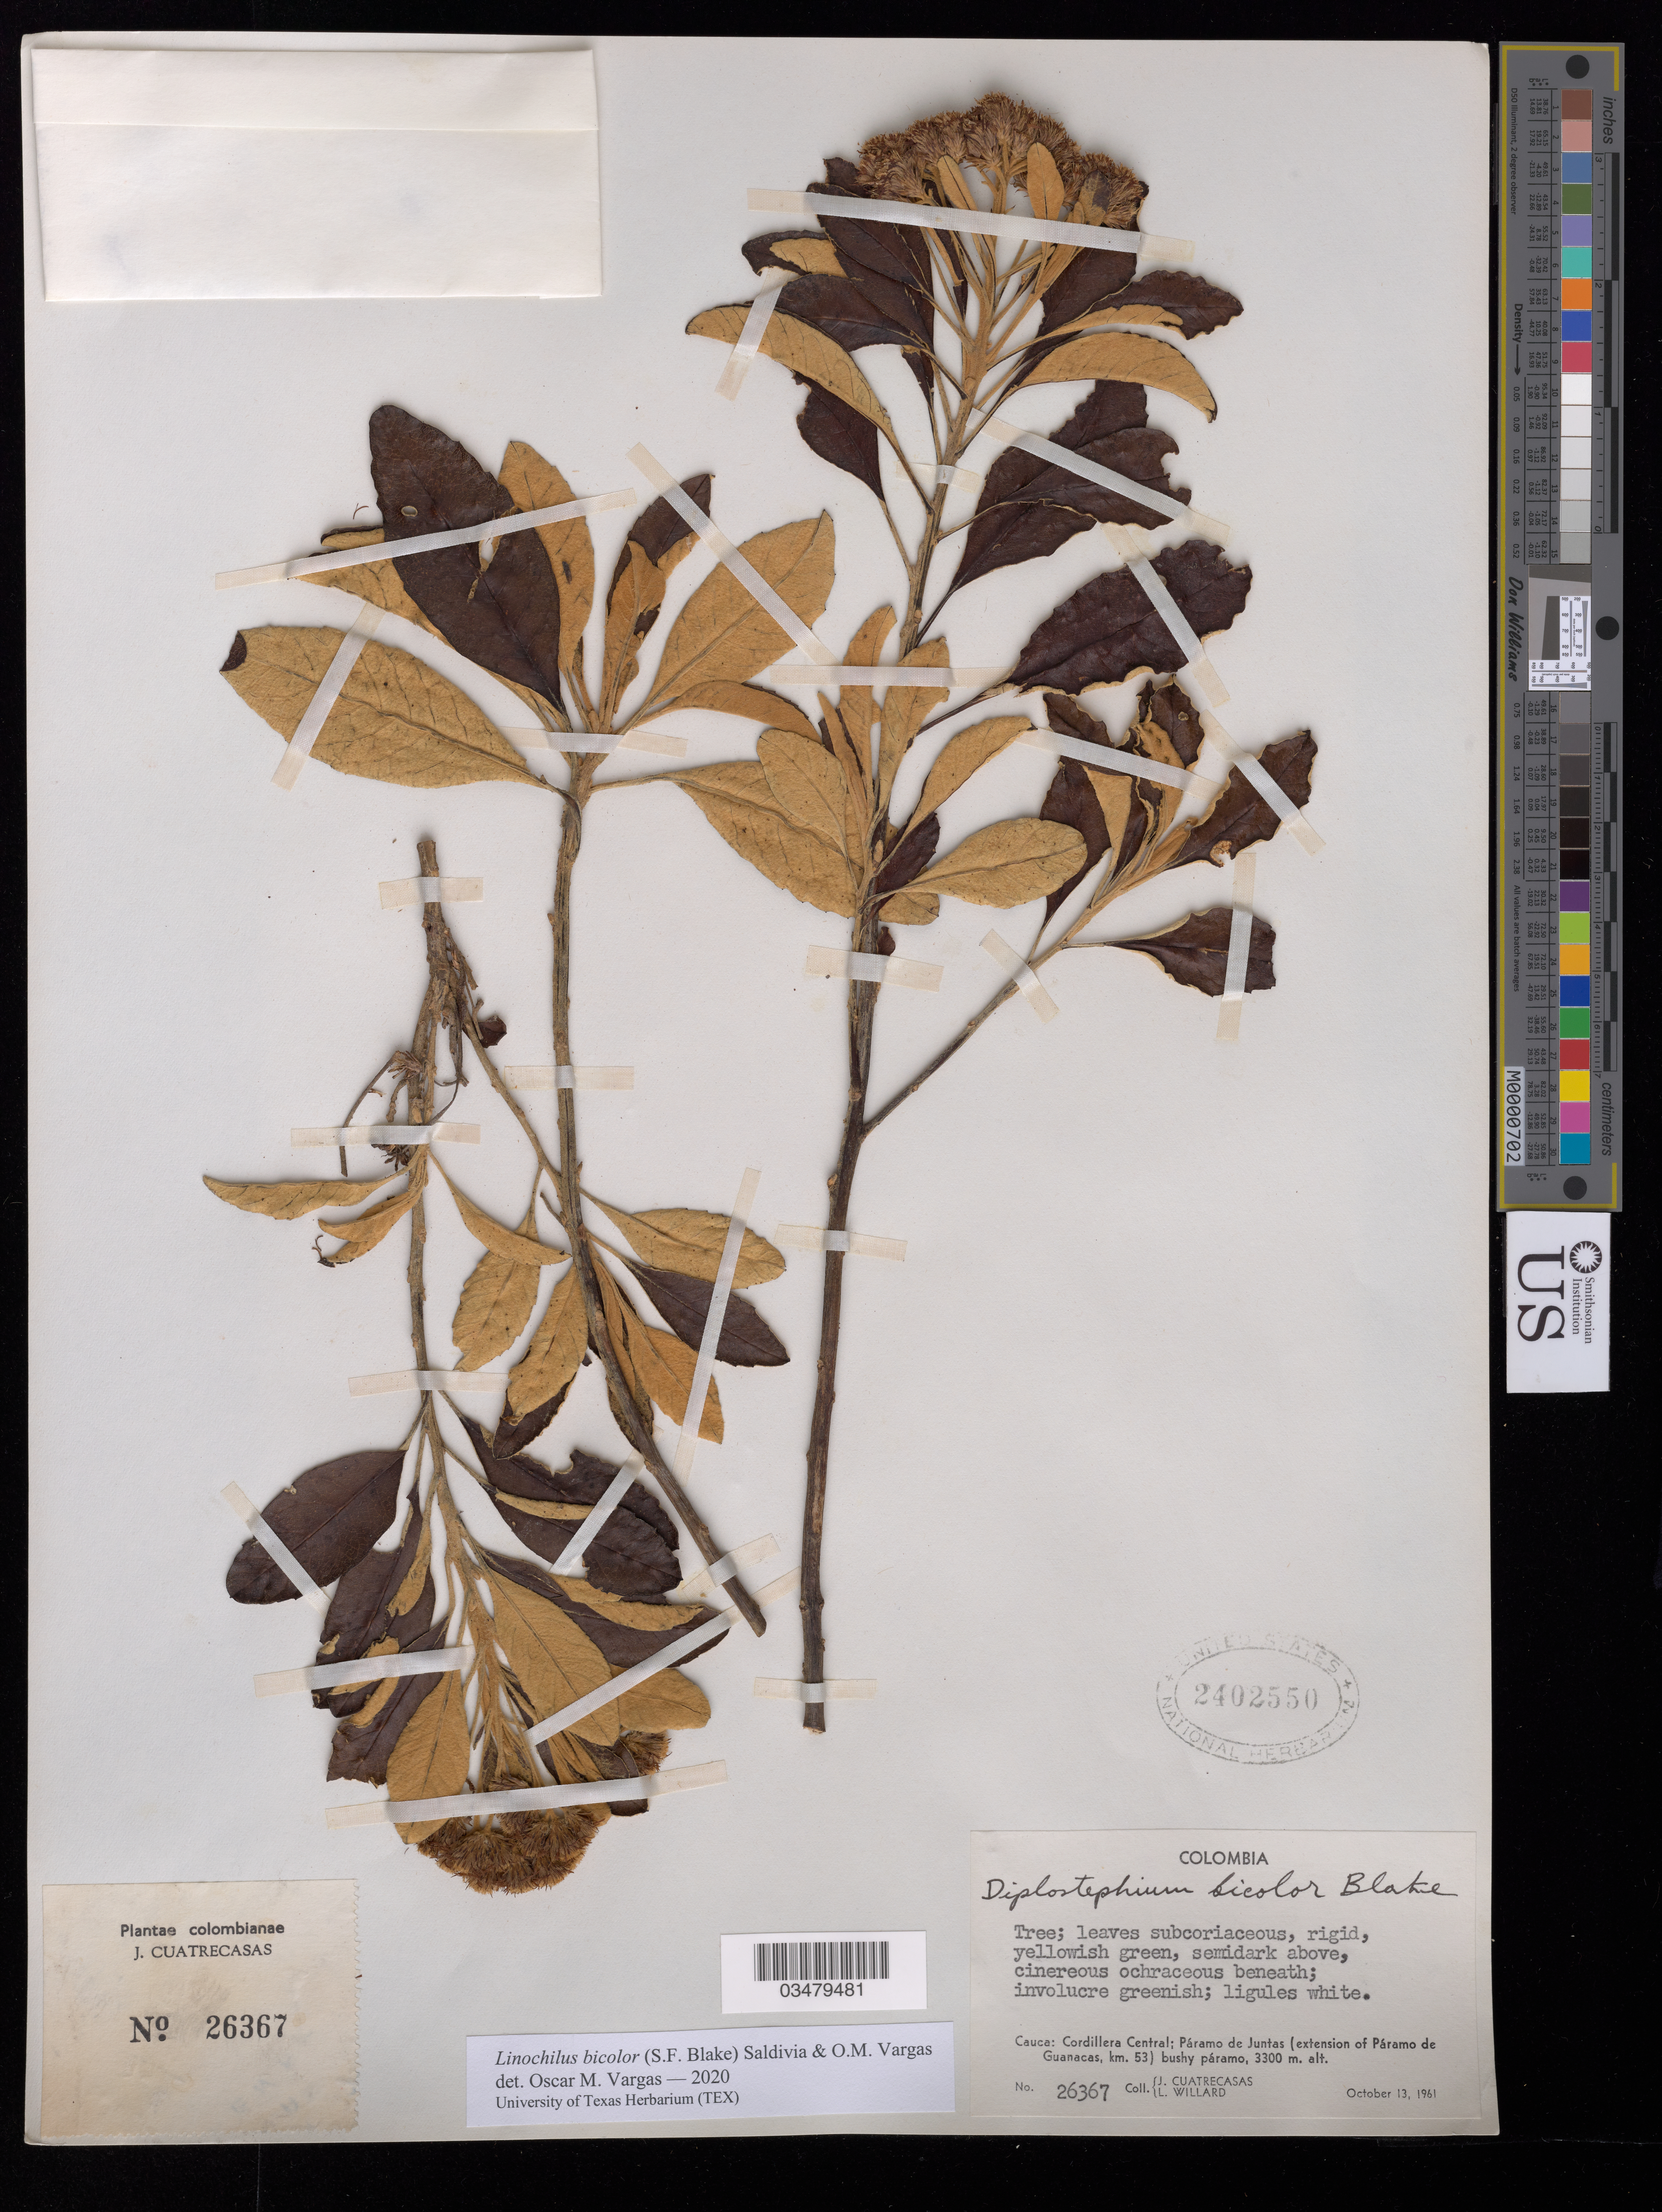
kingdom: Plantae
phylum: Tracheophyta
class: Magnoliopsida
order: Asterales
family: Asteraceae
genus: Linochilus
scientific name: Linochilus bicolor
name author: (S.F. Blake) Saldivia & O.M. Vargas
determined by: Vargas, Oscar M.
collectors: J. Cuatrecasas & L. Willard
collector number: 26367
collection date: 1961-10-13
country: Colombia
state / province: Cauca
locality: Cordillera Central; Páramo de Juntas (extension of Páramo de Guanacas, km. 53) bushy páramo.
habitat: Bushy paramo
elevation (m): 3300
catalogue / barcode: US 2402550